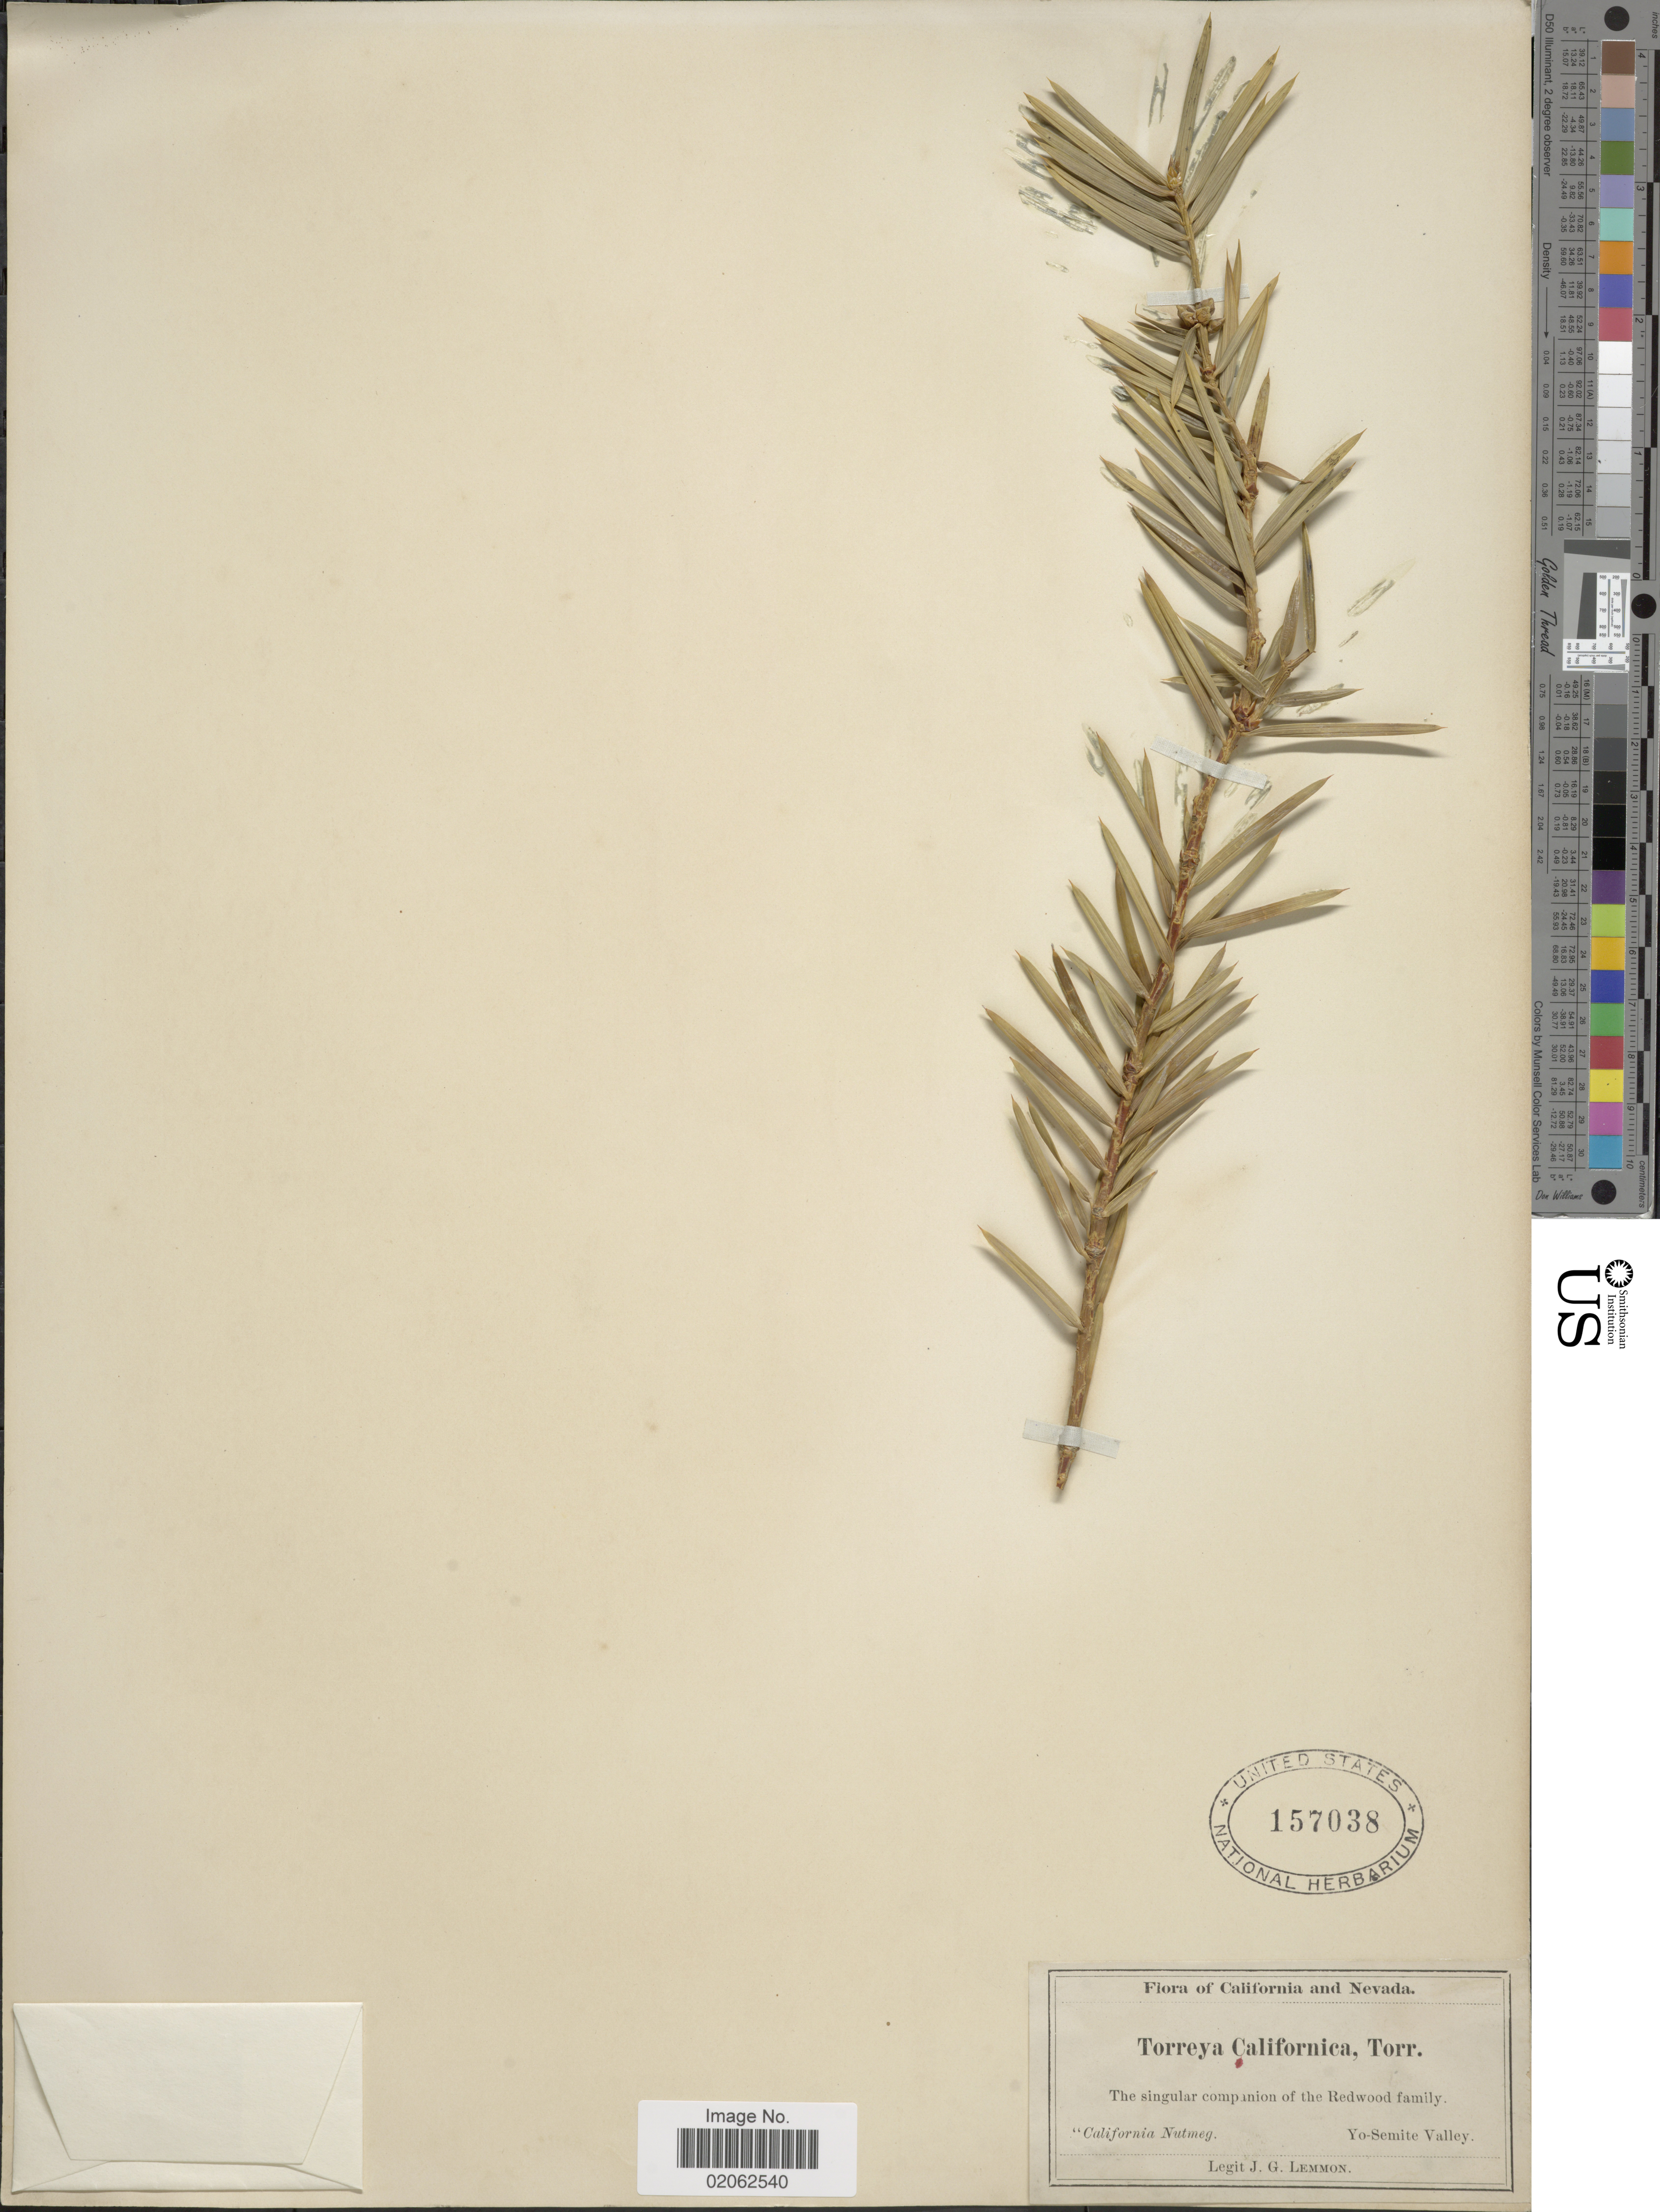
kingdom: Plantae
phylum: Tracheophyta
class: Pinopsida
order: Pinales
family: Taxaceae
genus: Torreya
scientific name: Torreya californica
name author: Torr.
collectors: J. Lemmon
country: United States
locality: California and Nevada. Yo-Semite Valley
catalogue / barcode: US 157038